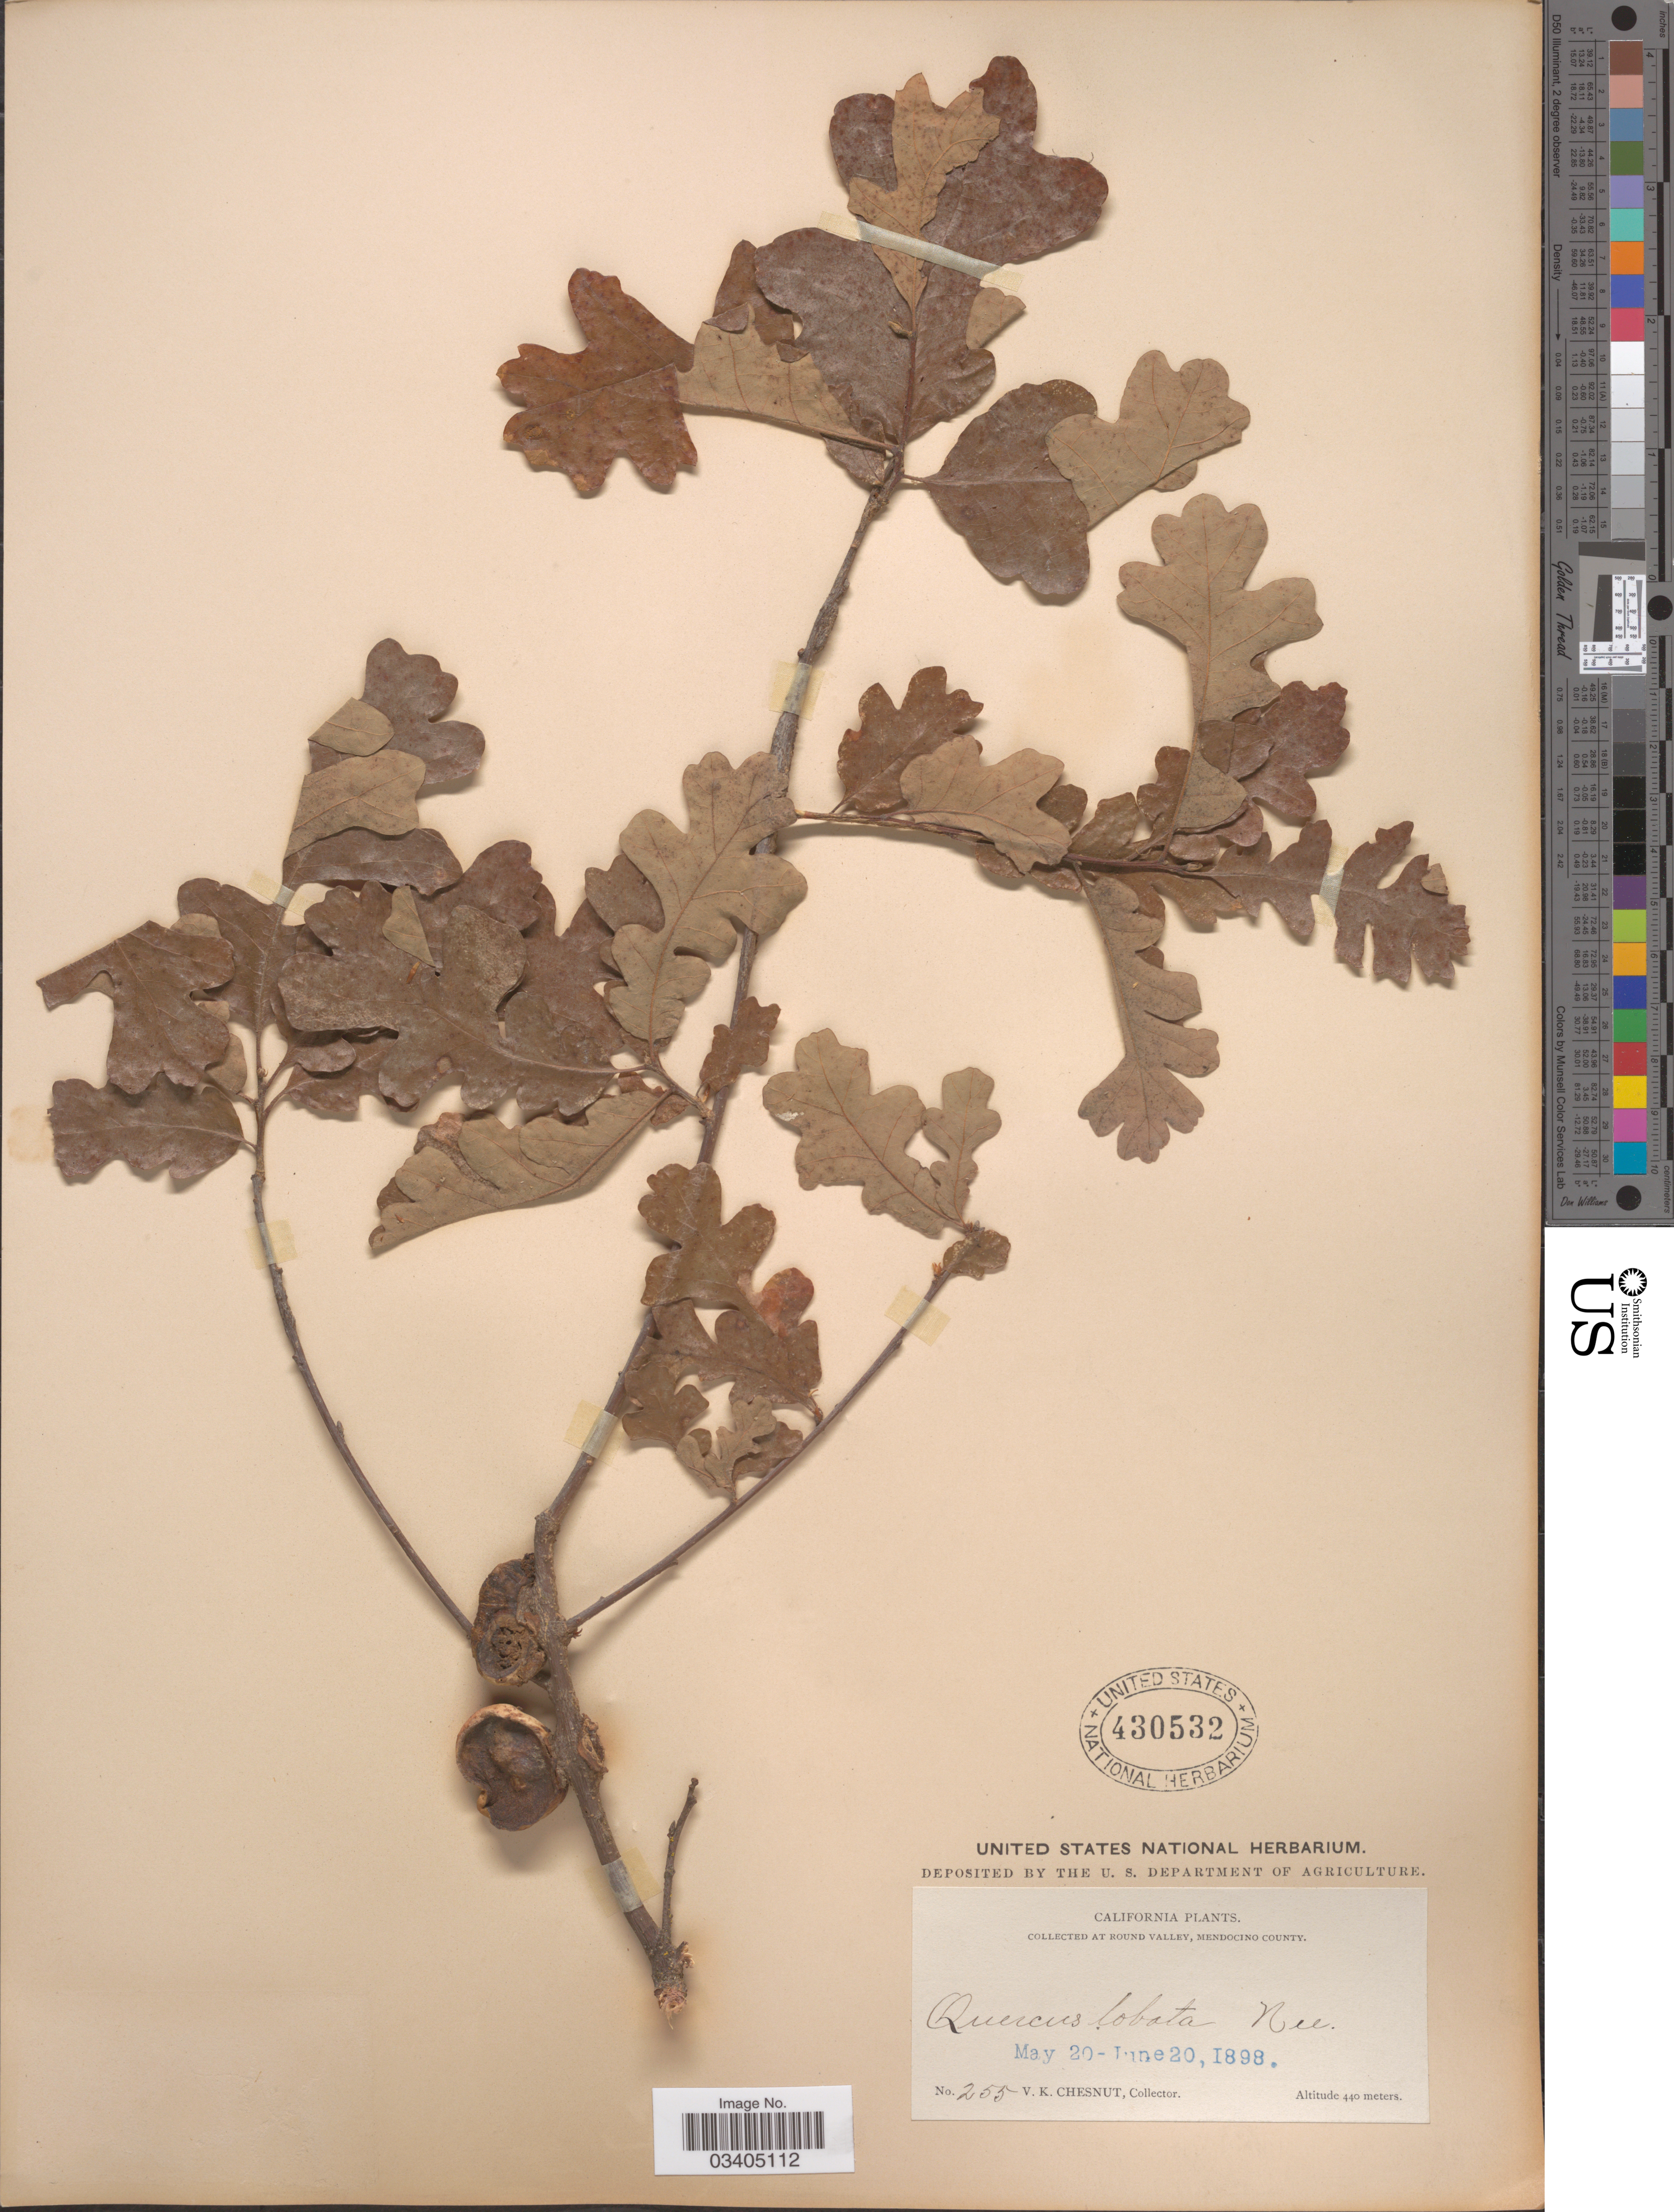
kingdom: Plantae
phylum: Tracheophyta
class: Magnoliopsida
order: Fagales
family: Fagaceae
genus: Quercus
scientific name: Quercus garryana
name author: Douglas ex Hook.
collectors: V. Chesnut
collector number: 255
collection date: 1898-05-20/1898-06-20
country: United States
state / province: California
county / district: Mendocino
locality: At Round Valley, Mendocino County.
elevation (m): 440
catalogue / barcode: US 430532